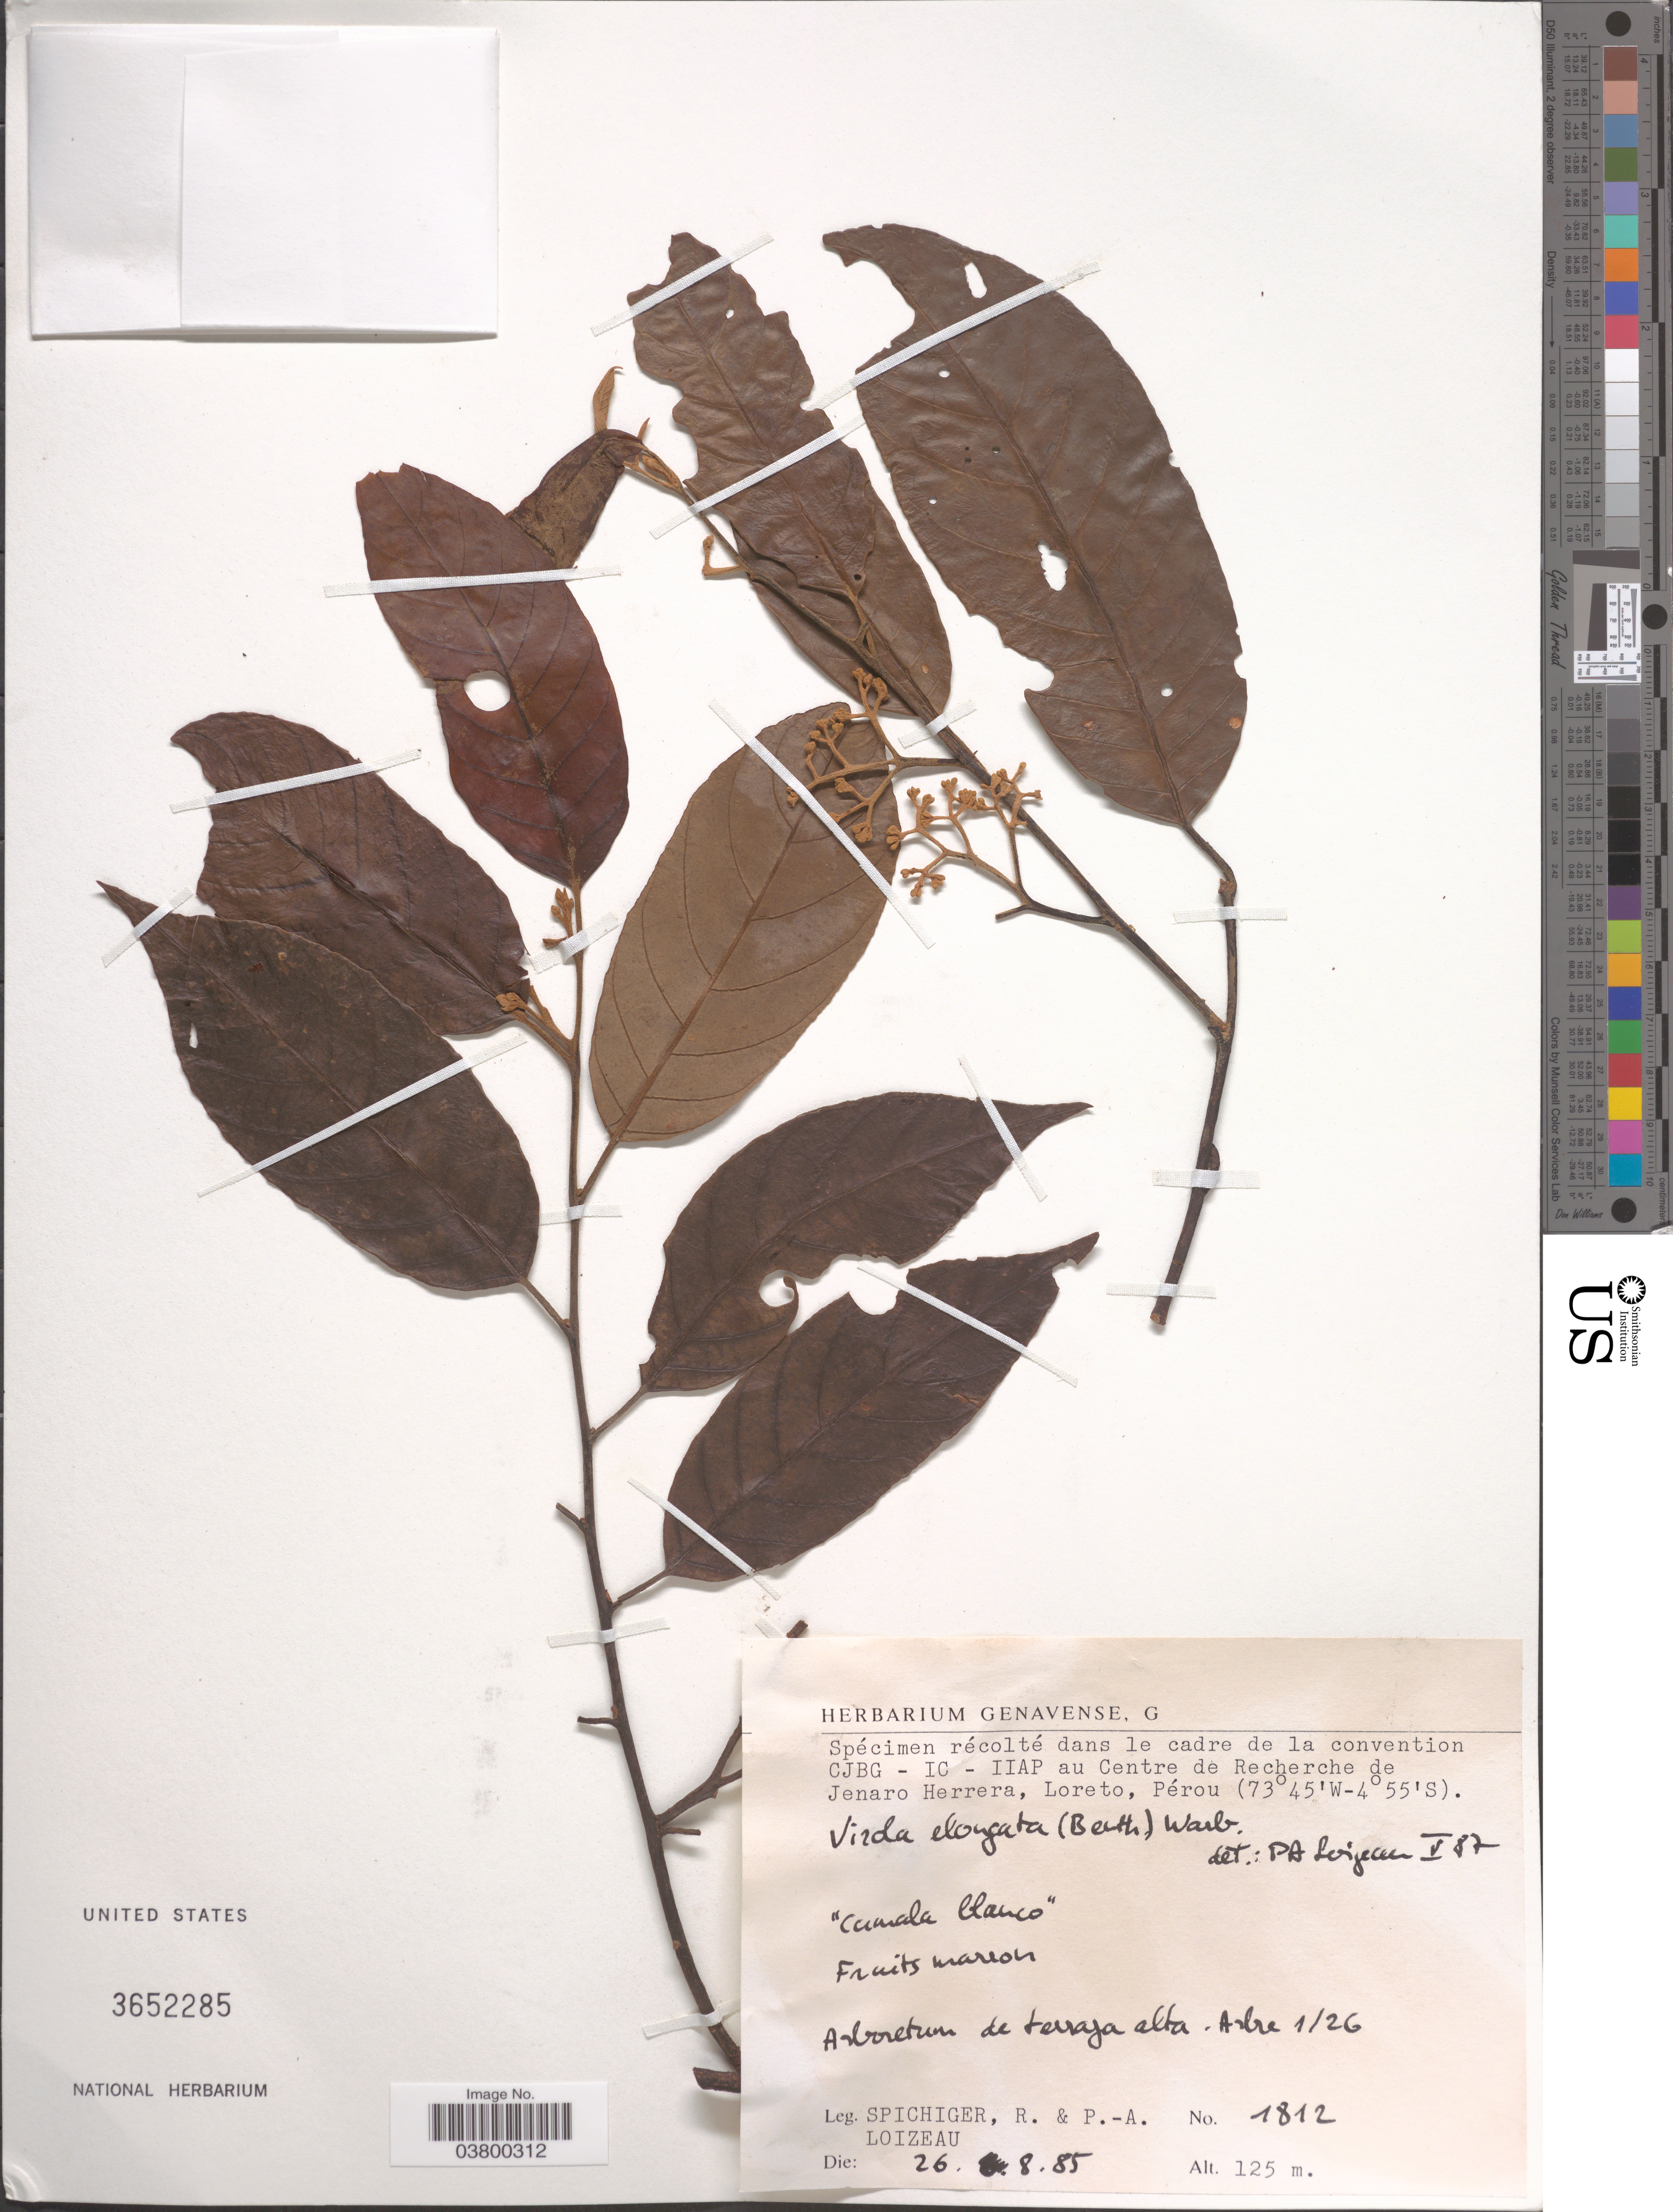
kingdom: Plantae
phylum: Tracheophyta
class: Magnoliopsida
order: Magnoliales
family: Myristicaceae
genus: Virola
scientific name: Virola elongata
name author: (Benth.) Warb.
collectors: R. Spichiger & P. Loizeau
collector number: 1812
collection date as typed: Transcribed d/m/y: 26/8/85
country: Peru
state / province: Loreto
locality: Centre de Recherche de Jenaro Herrera, Pérou. Arboretum de terraza alta. Arbre 1/26.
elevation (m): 125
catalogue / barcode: US 3652285